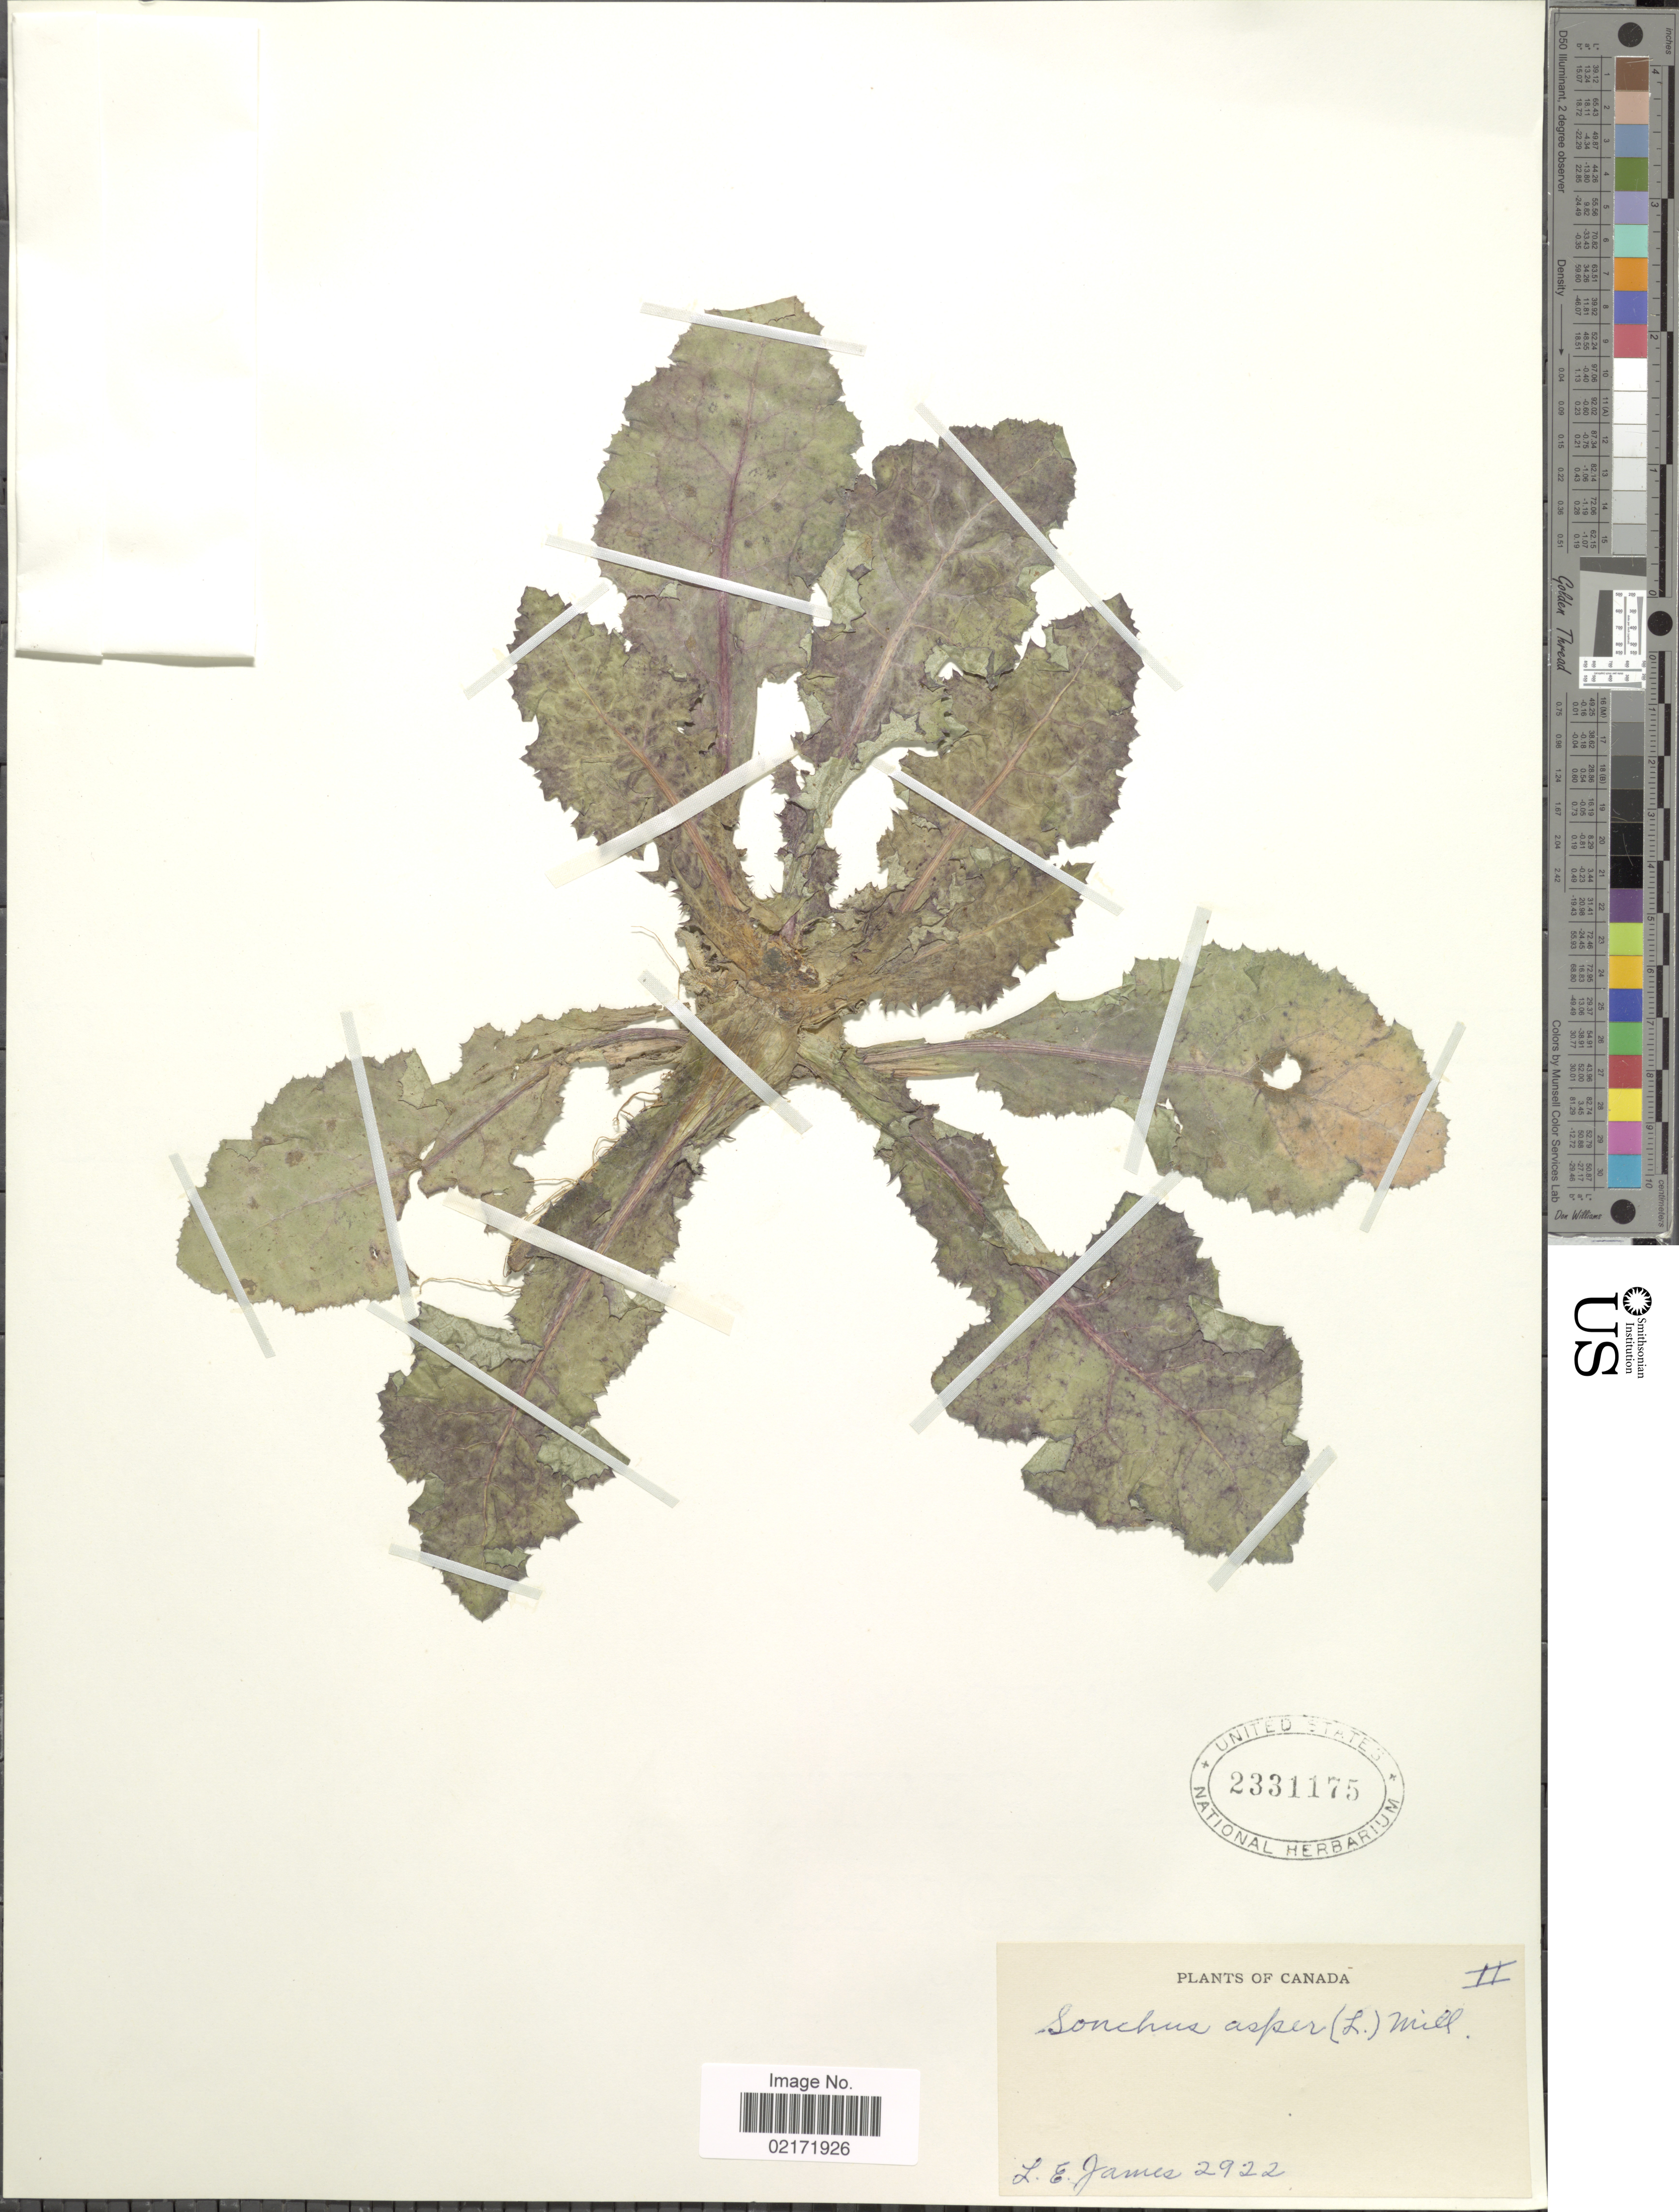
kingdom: Plantae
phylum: Tracheophyta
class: Magnoliopsida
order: Asterales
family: Asteraceae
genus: Sonchus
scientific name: Sonchus asper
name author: (L.) Hill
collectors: L. E. James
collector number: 2922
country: Canada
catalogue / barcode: US 2331175